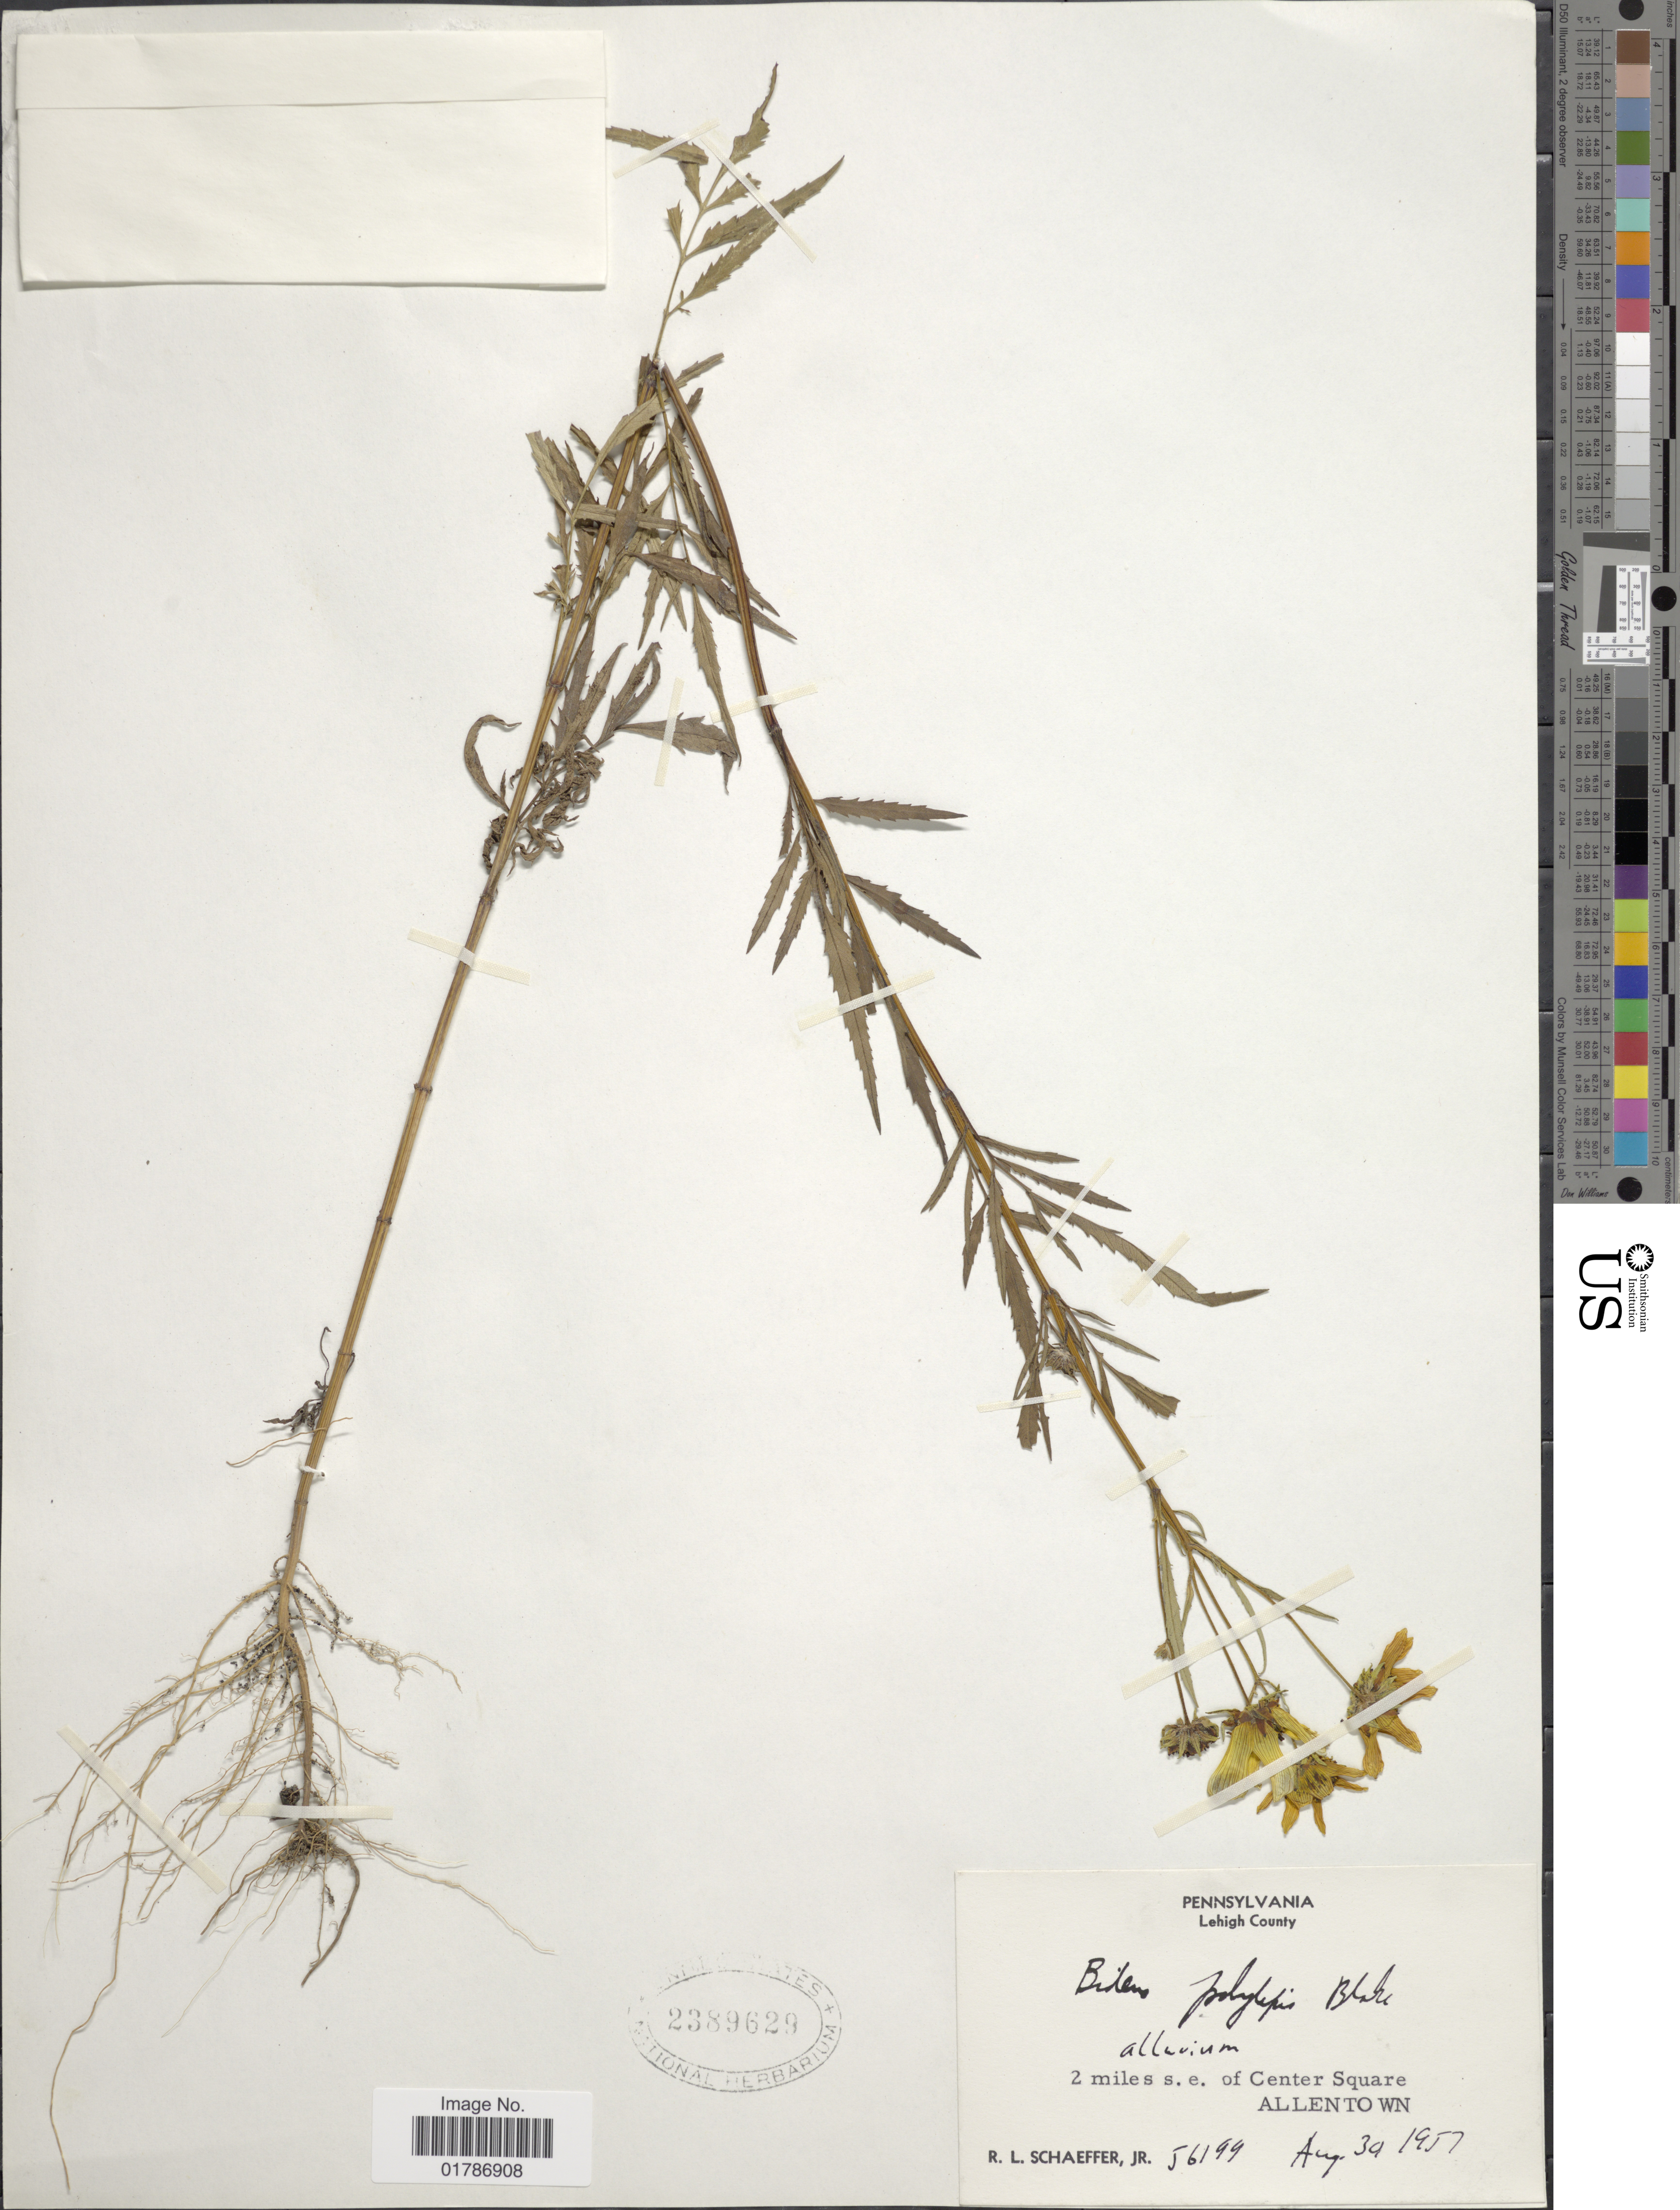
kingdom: Plantae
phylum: Tracheophyta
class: Magnoliopsida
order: Asterales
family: Asteraceae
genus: Bidens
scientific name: Bidens polylepis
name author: S.F. Blake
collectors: R. L. Schaeffer Jr.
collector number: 56199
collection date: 1857-08-30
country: United States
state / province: Pennsylvania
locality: Lehigh County, 2 miles s.e. of Center Square, Allentown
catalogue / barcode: US 2389629